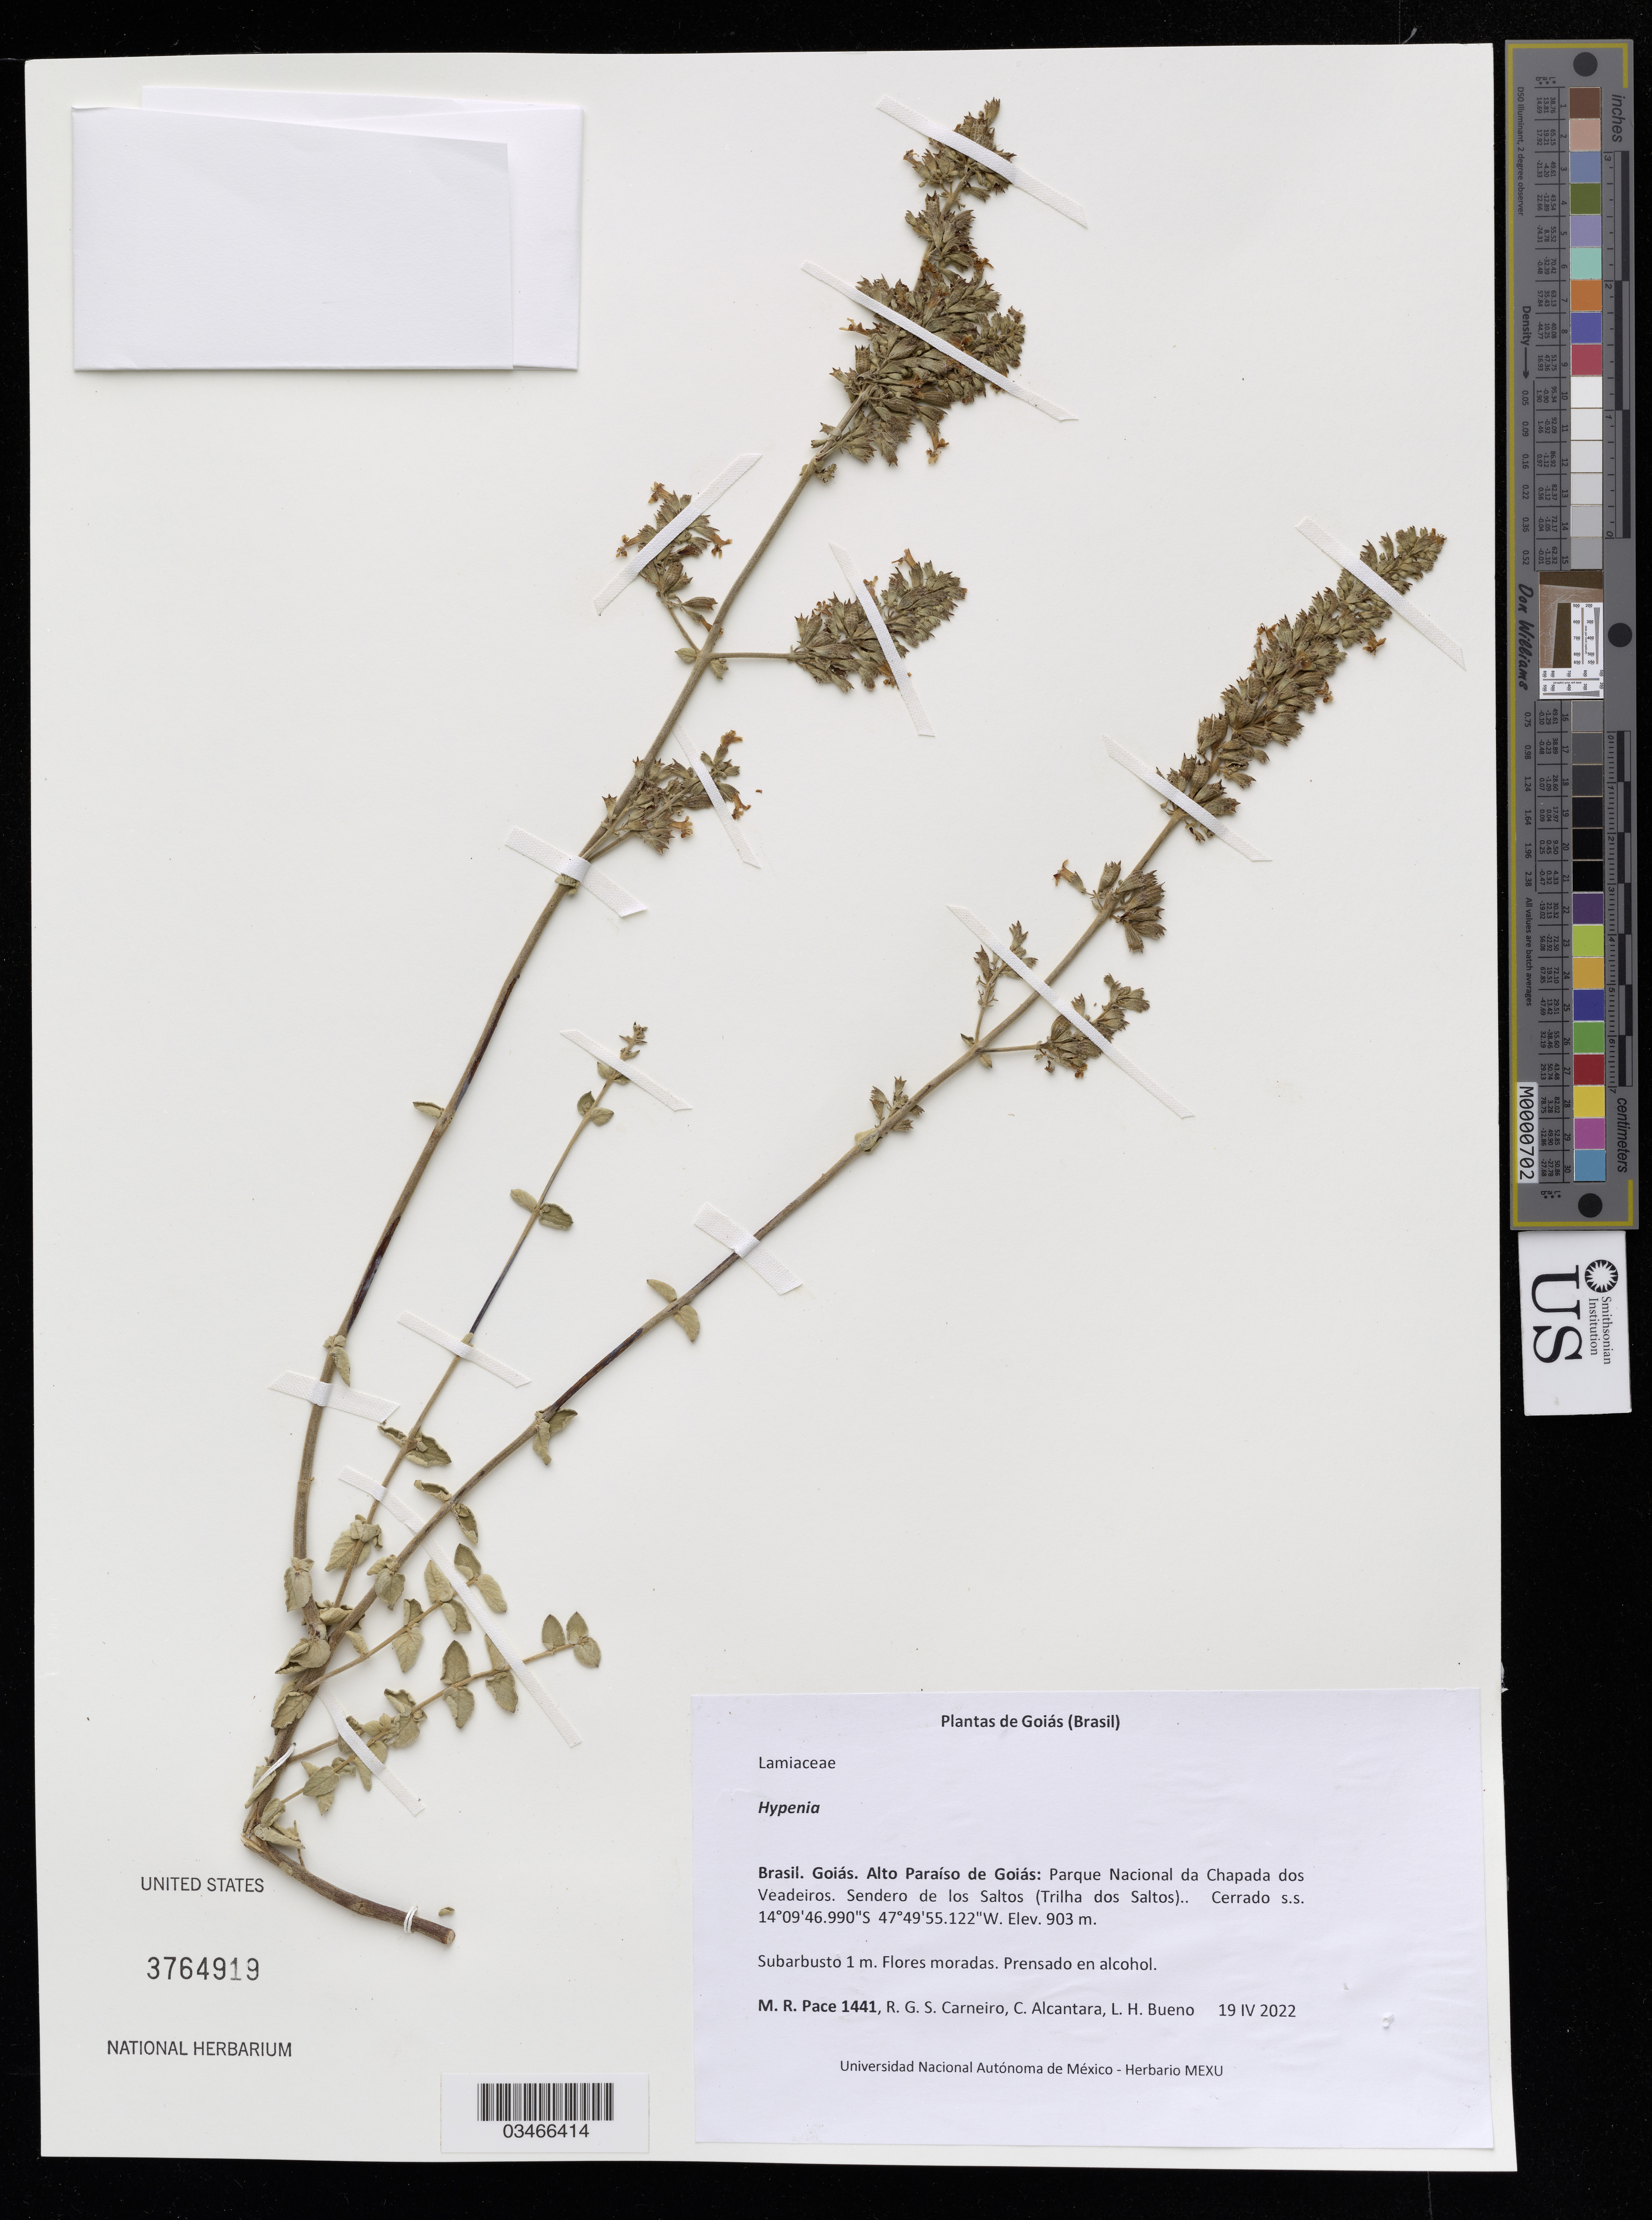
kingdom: Plantae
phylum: Tracheophyta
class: Magnoliopsida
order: Lamiales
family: Lamiaceae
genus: Hypenia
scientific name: Hypenia sp.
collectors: M. R. Pace, R. Carneiro & C. Alcantara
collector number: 1441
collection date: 2022-04-19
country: Brazil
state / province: Goiás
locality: Alto Paraíso de Goiás: Parque Nacional da Chapada dos Veadeiros. Sendero de los Saltos (Trilha dos Saltos).. Cerrado s.s.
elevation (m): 903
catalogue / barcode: US 3764919